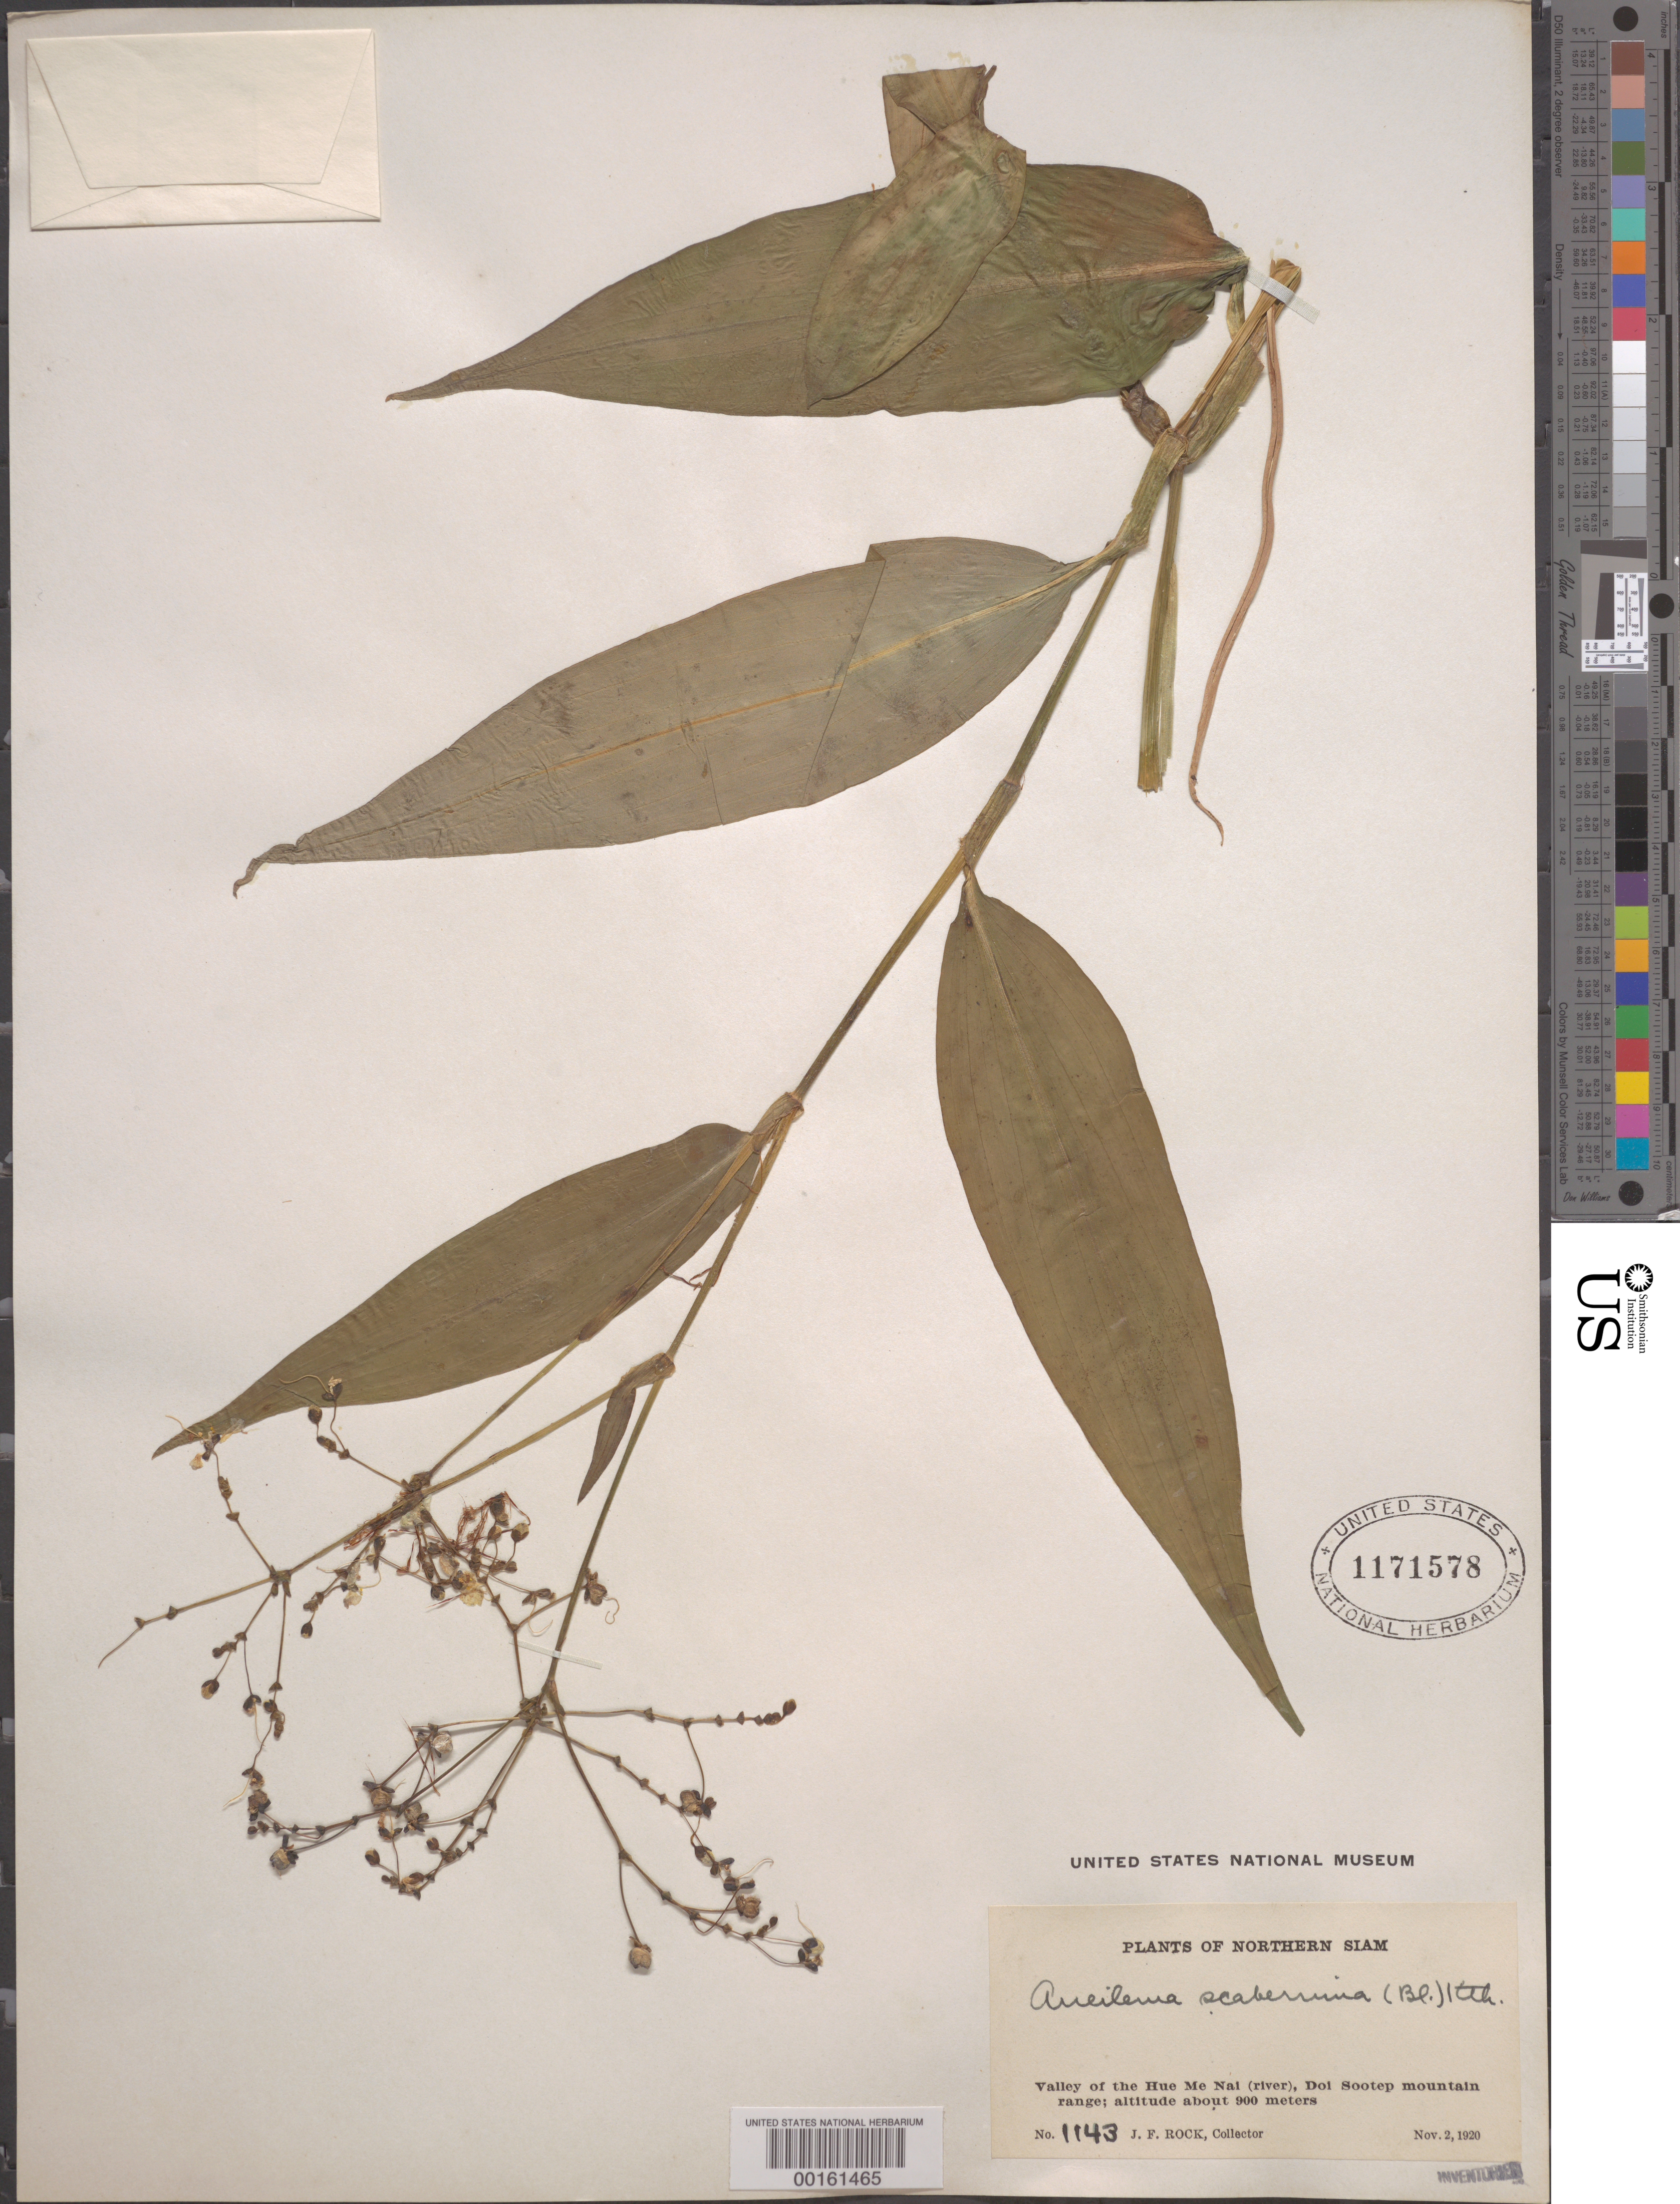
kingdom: Plantae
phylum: Tracheophyta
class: Liliopsida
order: Commelinales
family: Commelinaceae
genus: Rhopalephora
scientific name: Rhopalephora scaberrima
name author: (Blume) Faden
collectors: J. F. Rock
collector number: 1143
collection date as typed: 02 Nov 1920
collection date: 1920-11-02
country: Thailand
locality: Valley of Hue Me Nai, Doi Sootep mountain range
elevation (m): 900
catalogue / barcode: US 1171578